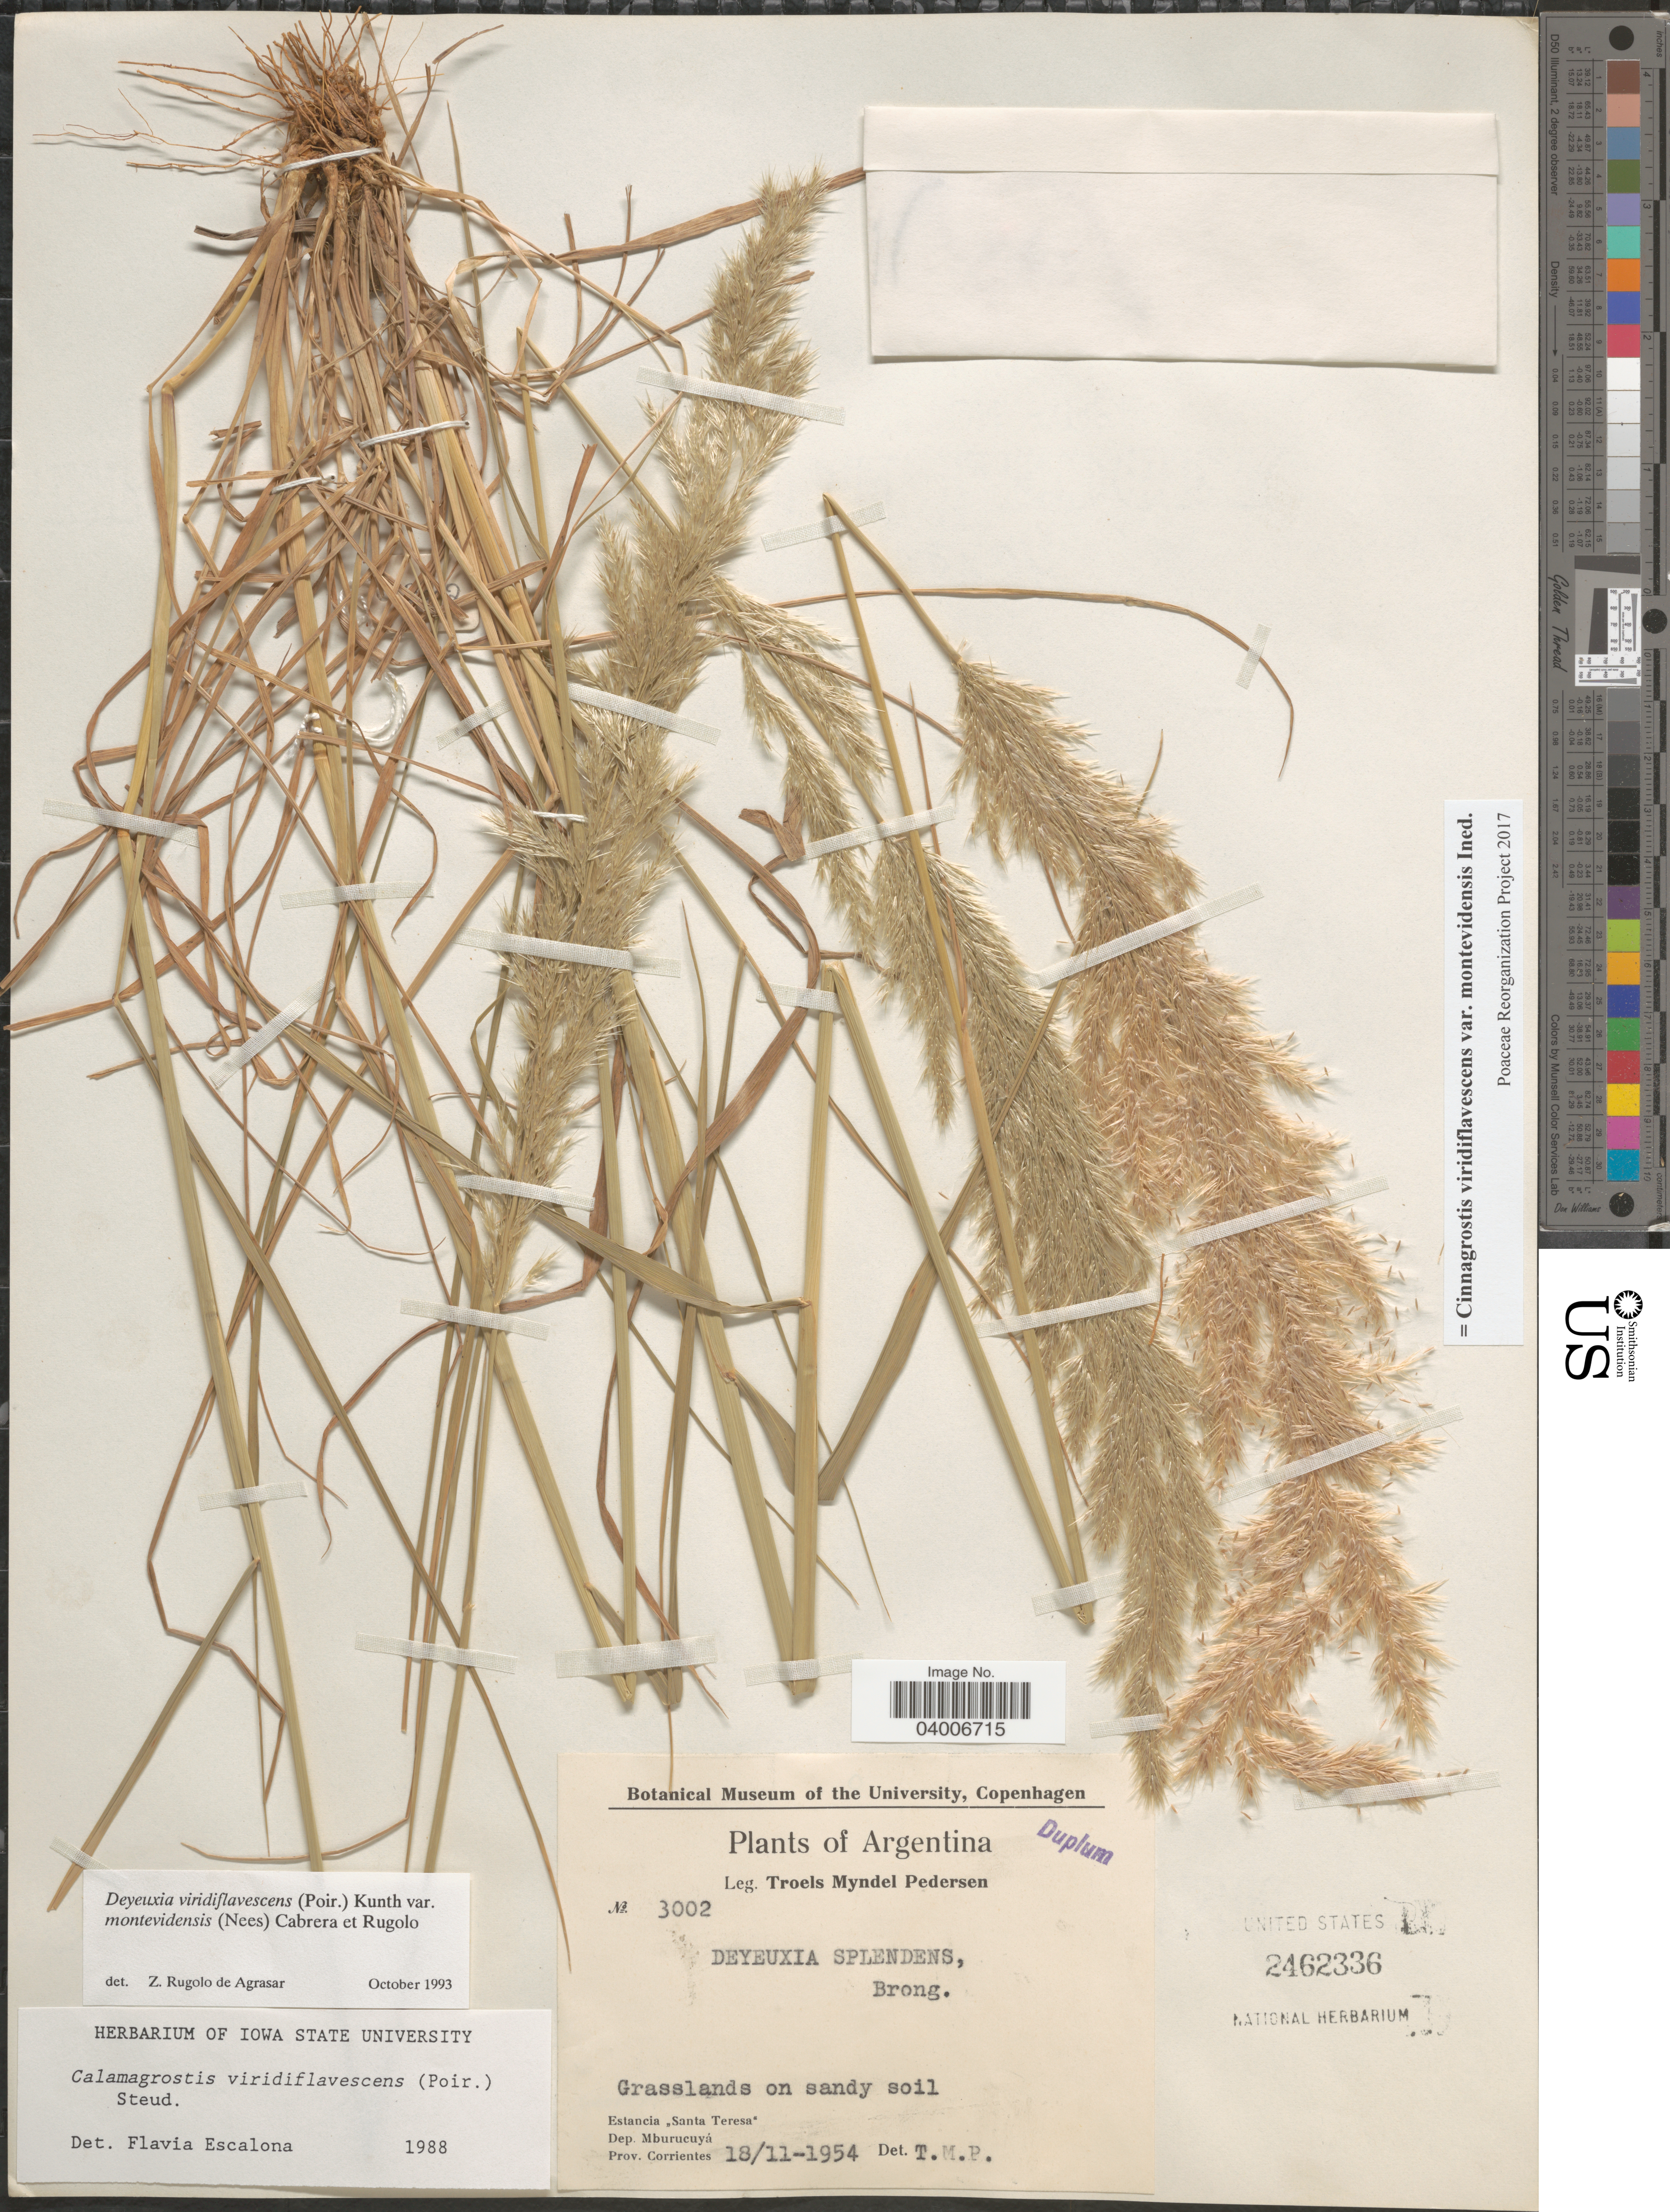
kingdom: Plantae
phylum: Tracheophyta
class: Liliopsida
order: Poales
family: Poaceae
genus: Cinnagrostis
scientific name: Cinnagrostis viridiflavescens var. montevidensis ined.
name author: (Nees) P.M. Peterson et al.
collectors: T. Pederson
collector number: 3002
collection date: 1954-11-18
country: Argentina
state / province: Corrientes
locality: Estancia "Santa Teresa". Dep. Mburucuyá.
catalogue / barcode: US 2462336